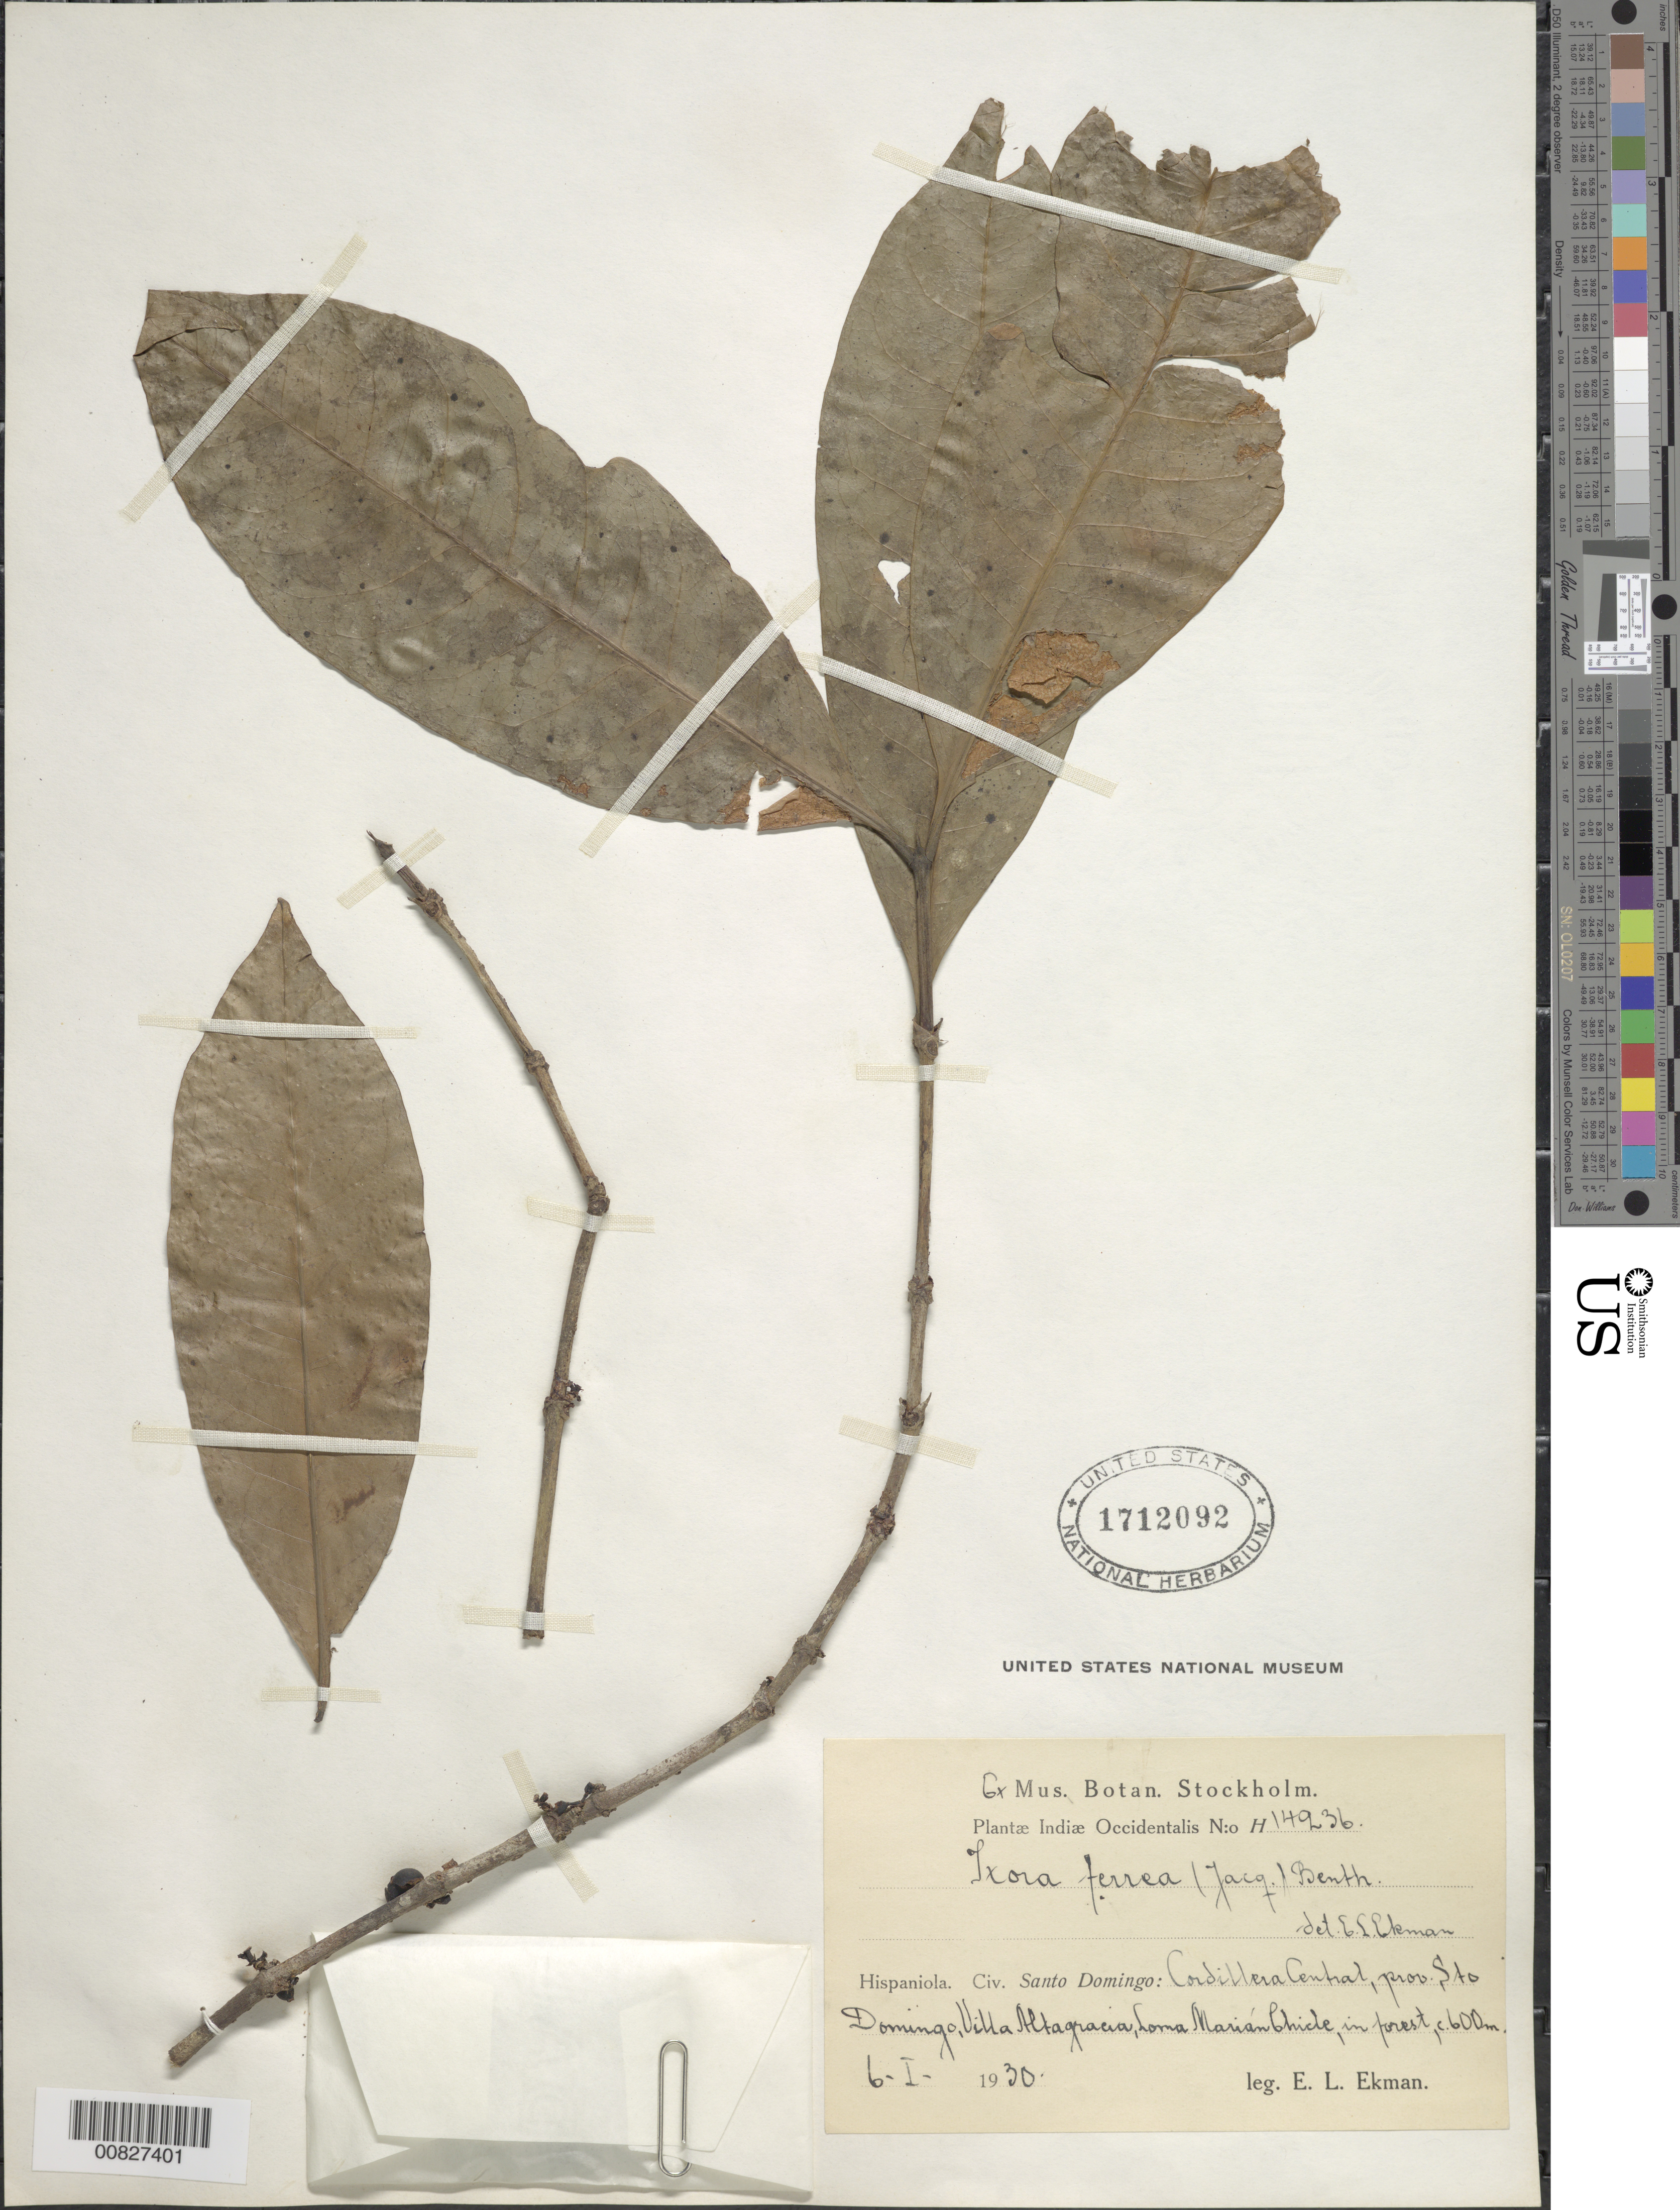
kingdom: Plantae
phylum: Tracheophyta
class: Magnoliopsida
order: Gentianales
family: Rubiaceae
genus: Ixora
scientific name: Ixora ferrea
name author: (Jacq.) Benth.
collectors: E. L. Ekman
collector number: H 14236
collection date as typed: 06 Jan 1930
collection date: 1930-01-06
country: Dominican Republic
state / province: Distrito Nacional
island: Hispaniola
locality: Cordillera Central, Villa Altagracia, Loma Marián Chicle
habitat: In forest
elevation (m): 600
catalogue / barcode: US 1712092